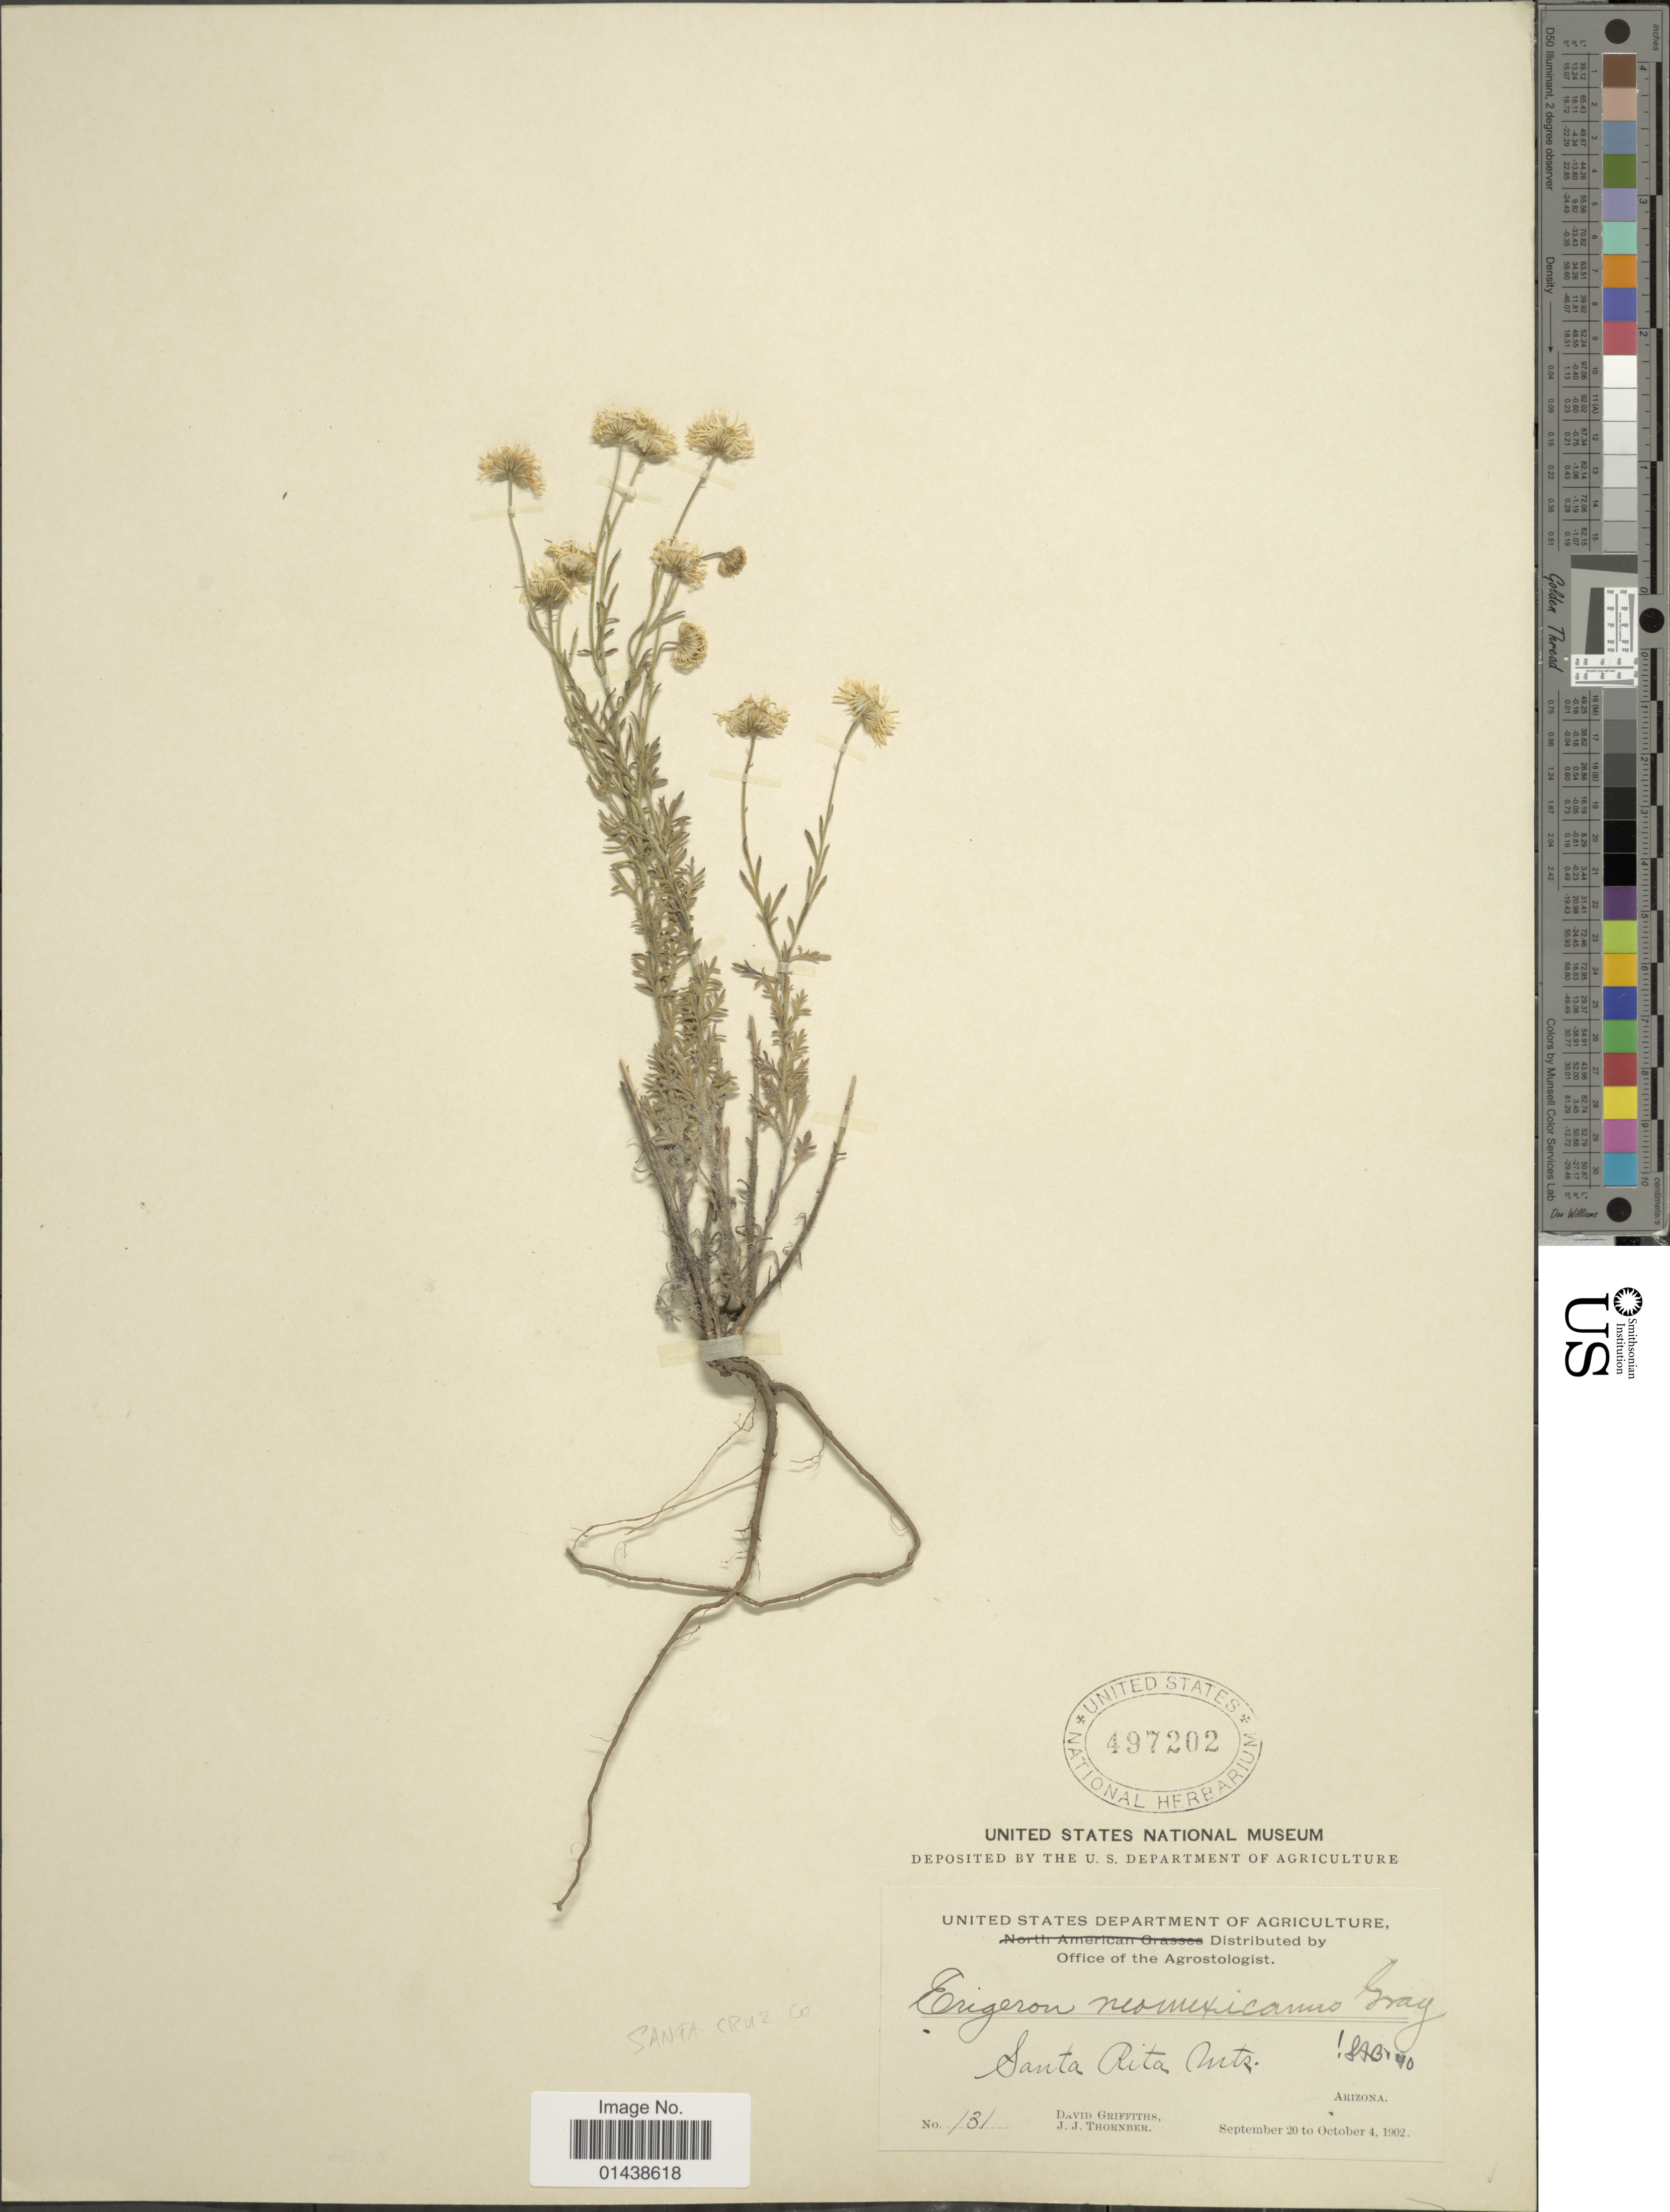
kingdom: Plantae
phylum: Tracheophyta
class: Magnoliopsida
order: Asterales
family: Asteraceae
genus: Erigeron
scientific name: Erigeron neomexicanus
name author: A. Gray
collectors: D. Griffiths & J. Thornber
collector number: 131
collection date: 1902-09-20/1902-10-04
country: United States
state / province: Arizona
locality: Santa Rita Mts.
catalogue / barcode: US 497202